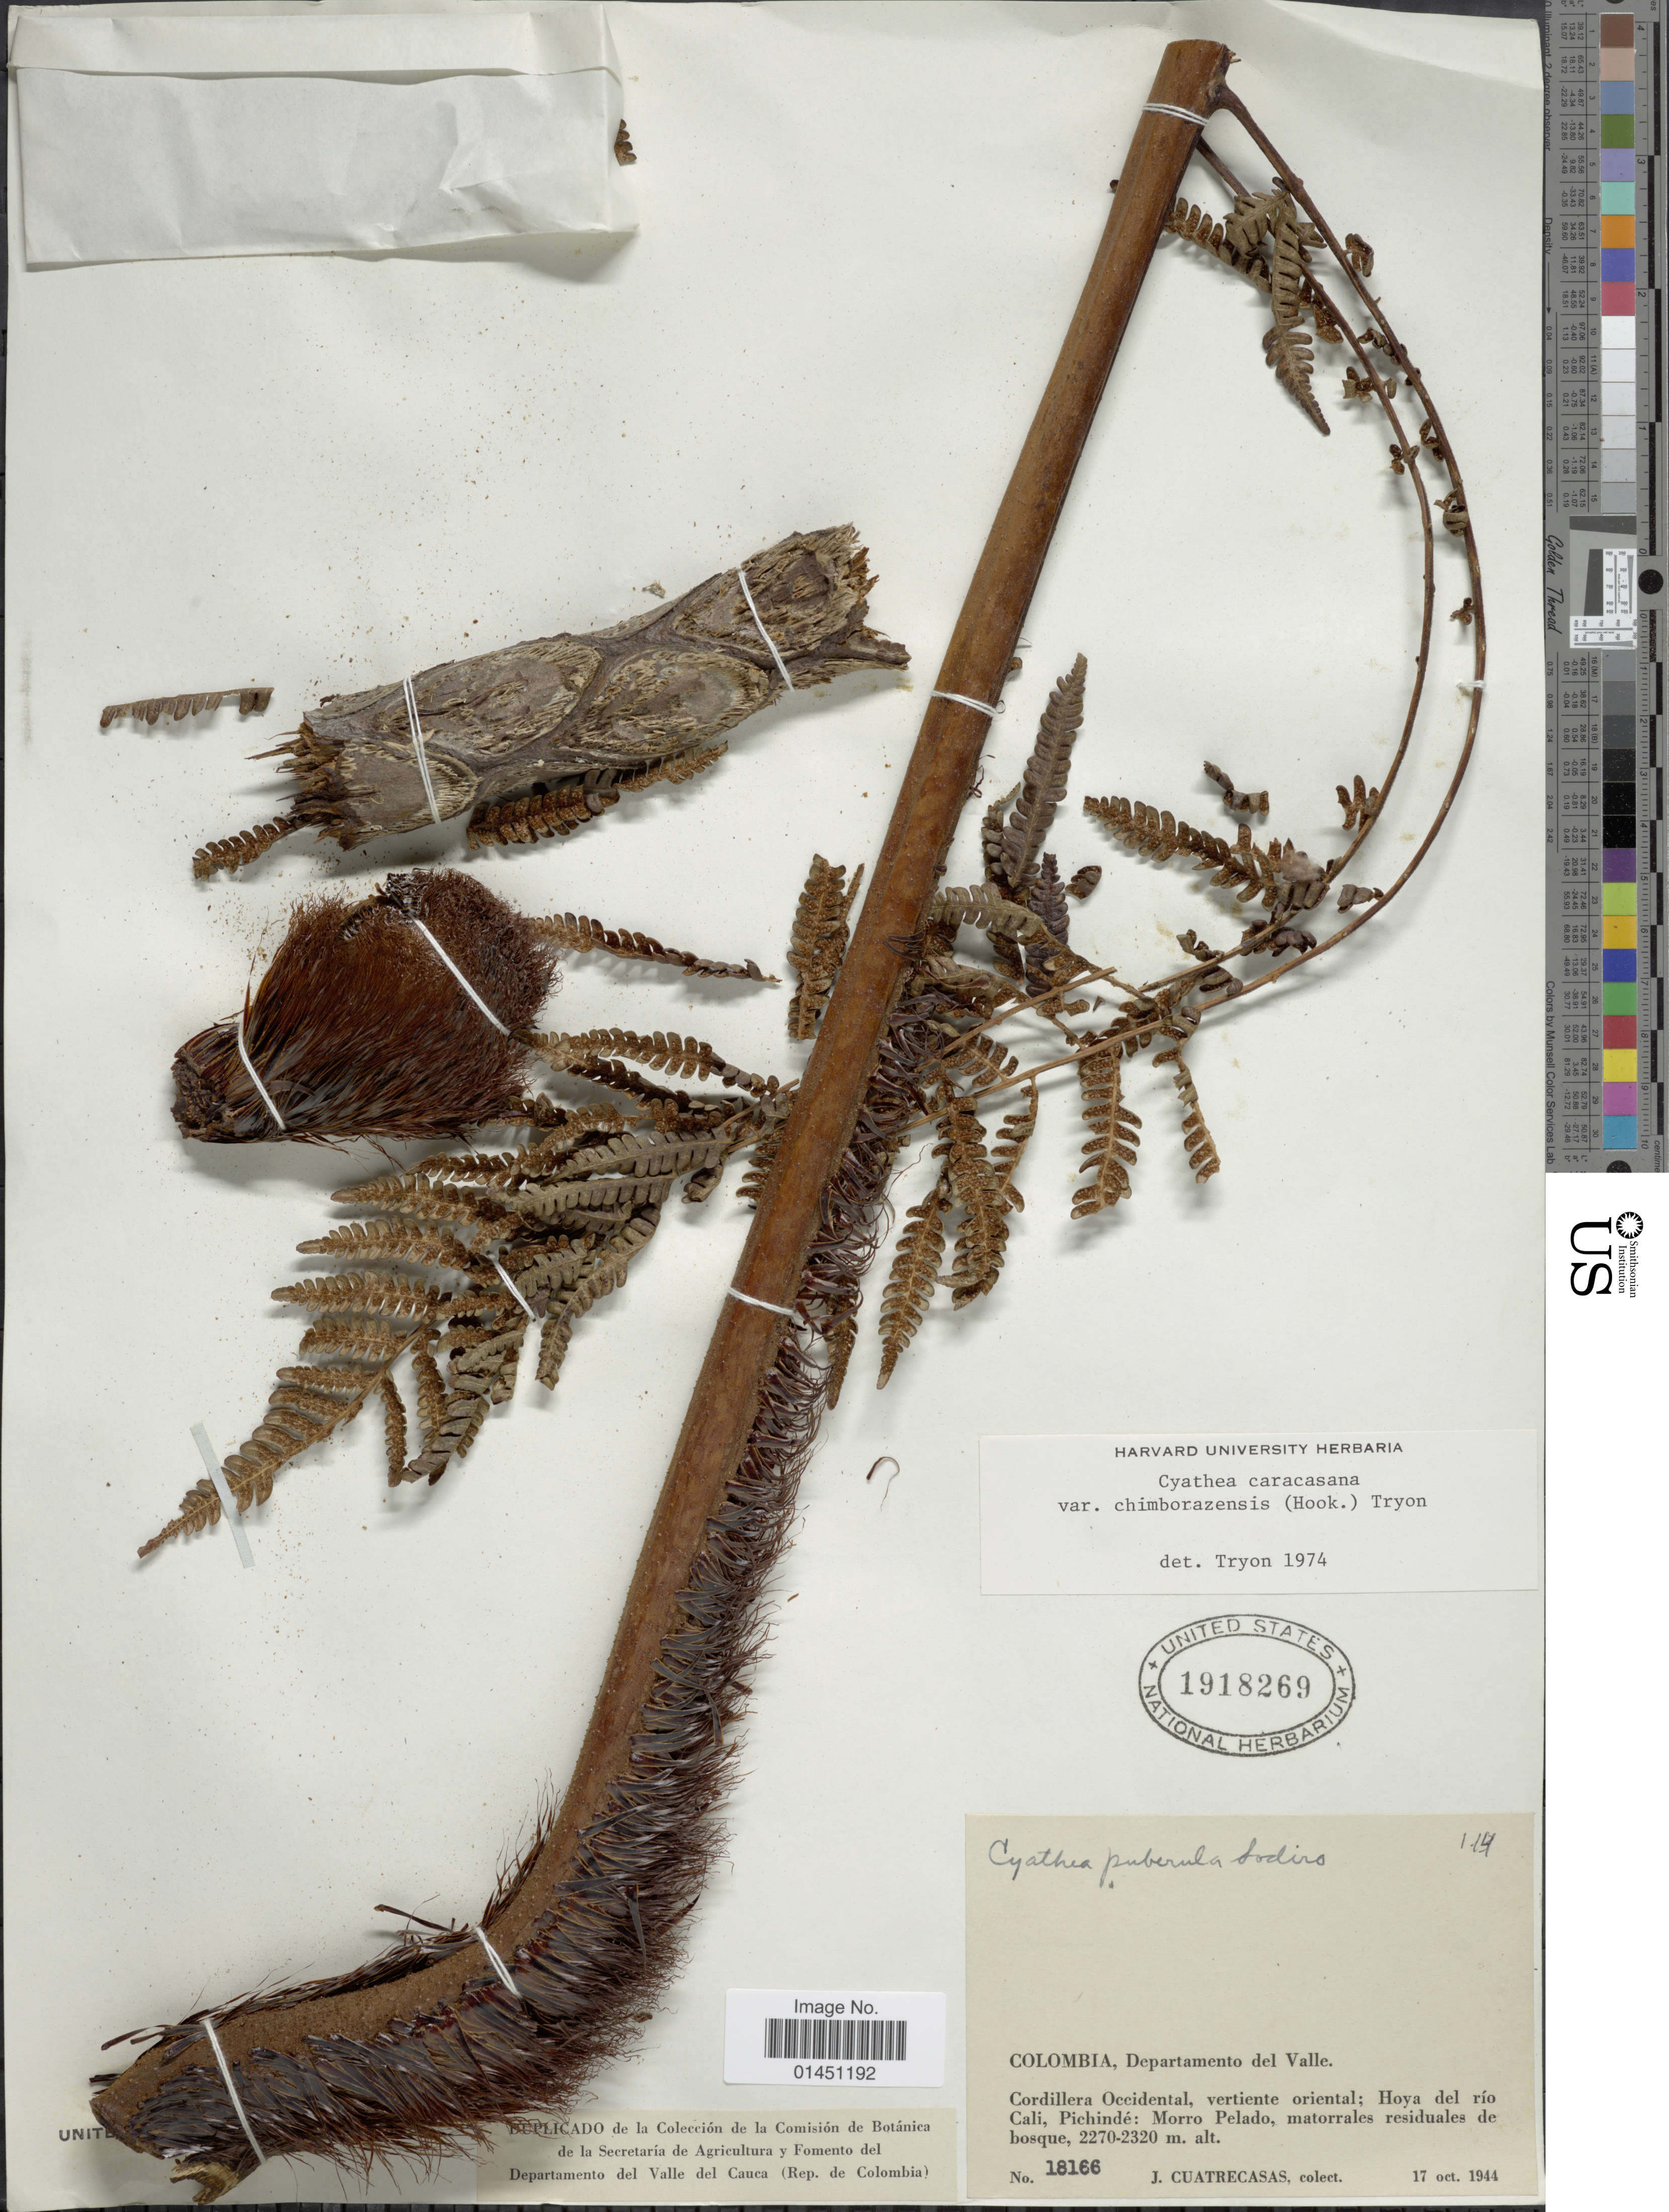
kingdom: Plantae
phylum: Tracheophyta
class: Polypodiopsida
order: Cyatheales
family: Cyatheaceae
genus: Cyathea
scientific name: Cyathea caracasana var. chimborazensis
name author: (Hook.) R.M. Tryon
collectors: J. Cuatrecasas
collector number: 18166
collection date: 1944-10-17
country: Colombia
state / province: Valle del Cauca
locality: Departamento Occidental, vertiente oriental; Hoya del rio Cali, Pichinde: Morro Pelado, matorrales residuales de bosque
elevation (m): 2270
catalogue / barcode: US 1918269